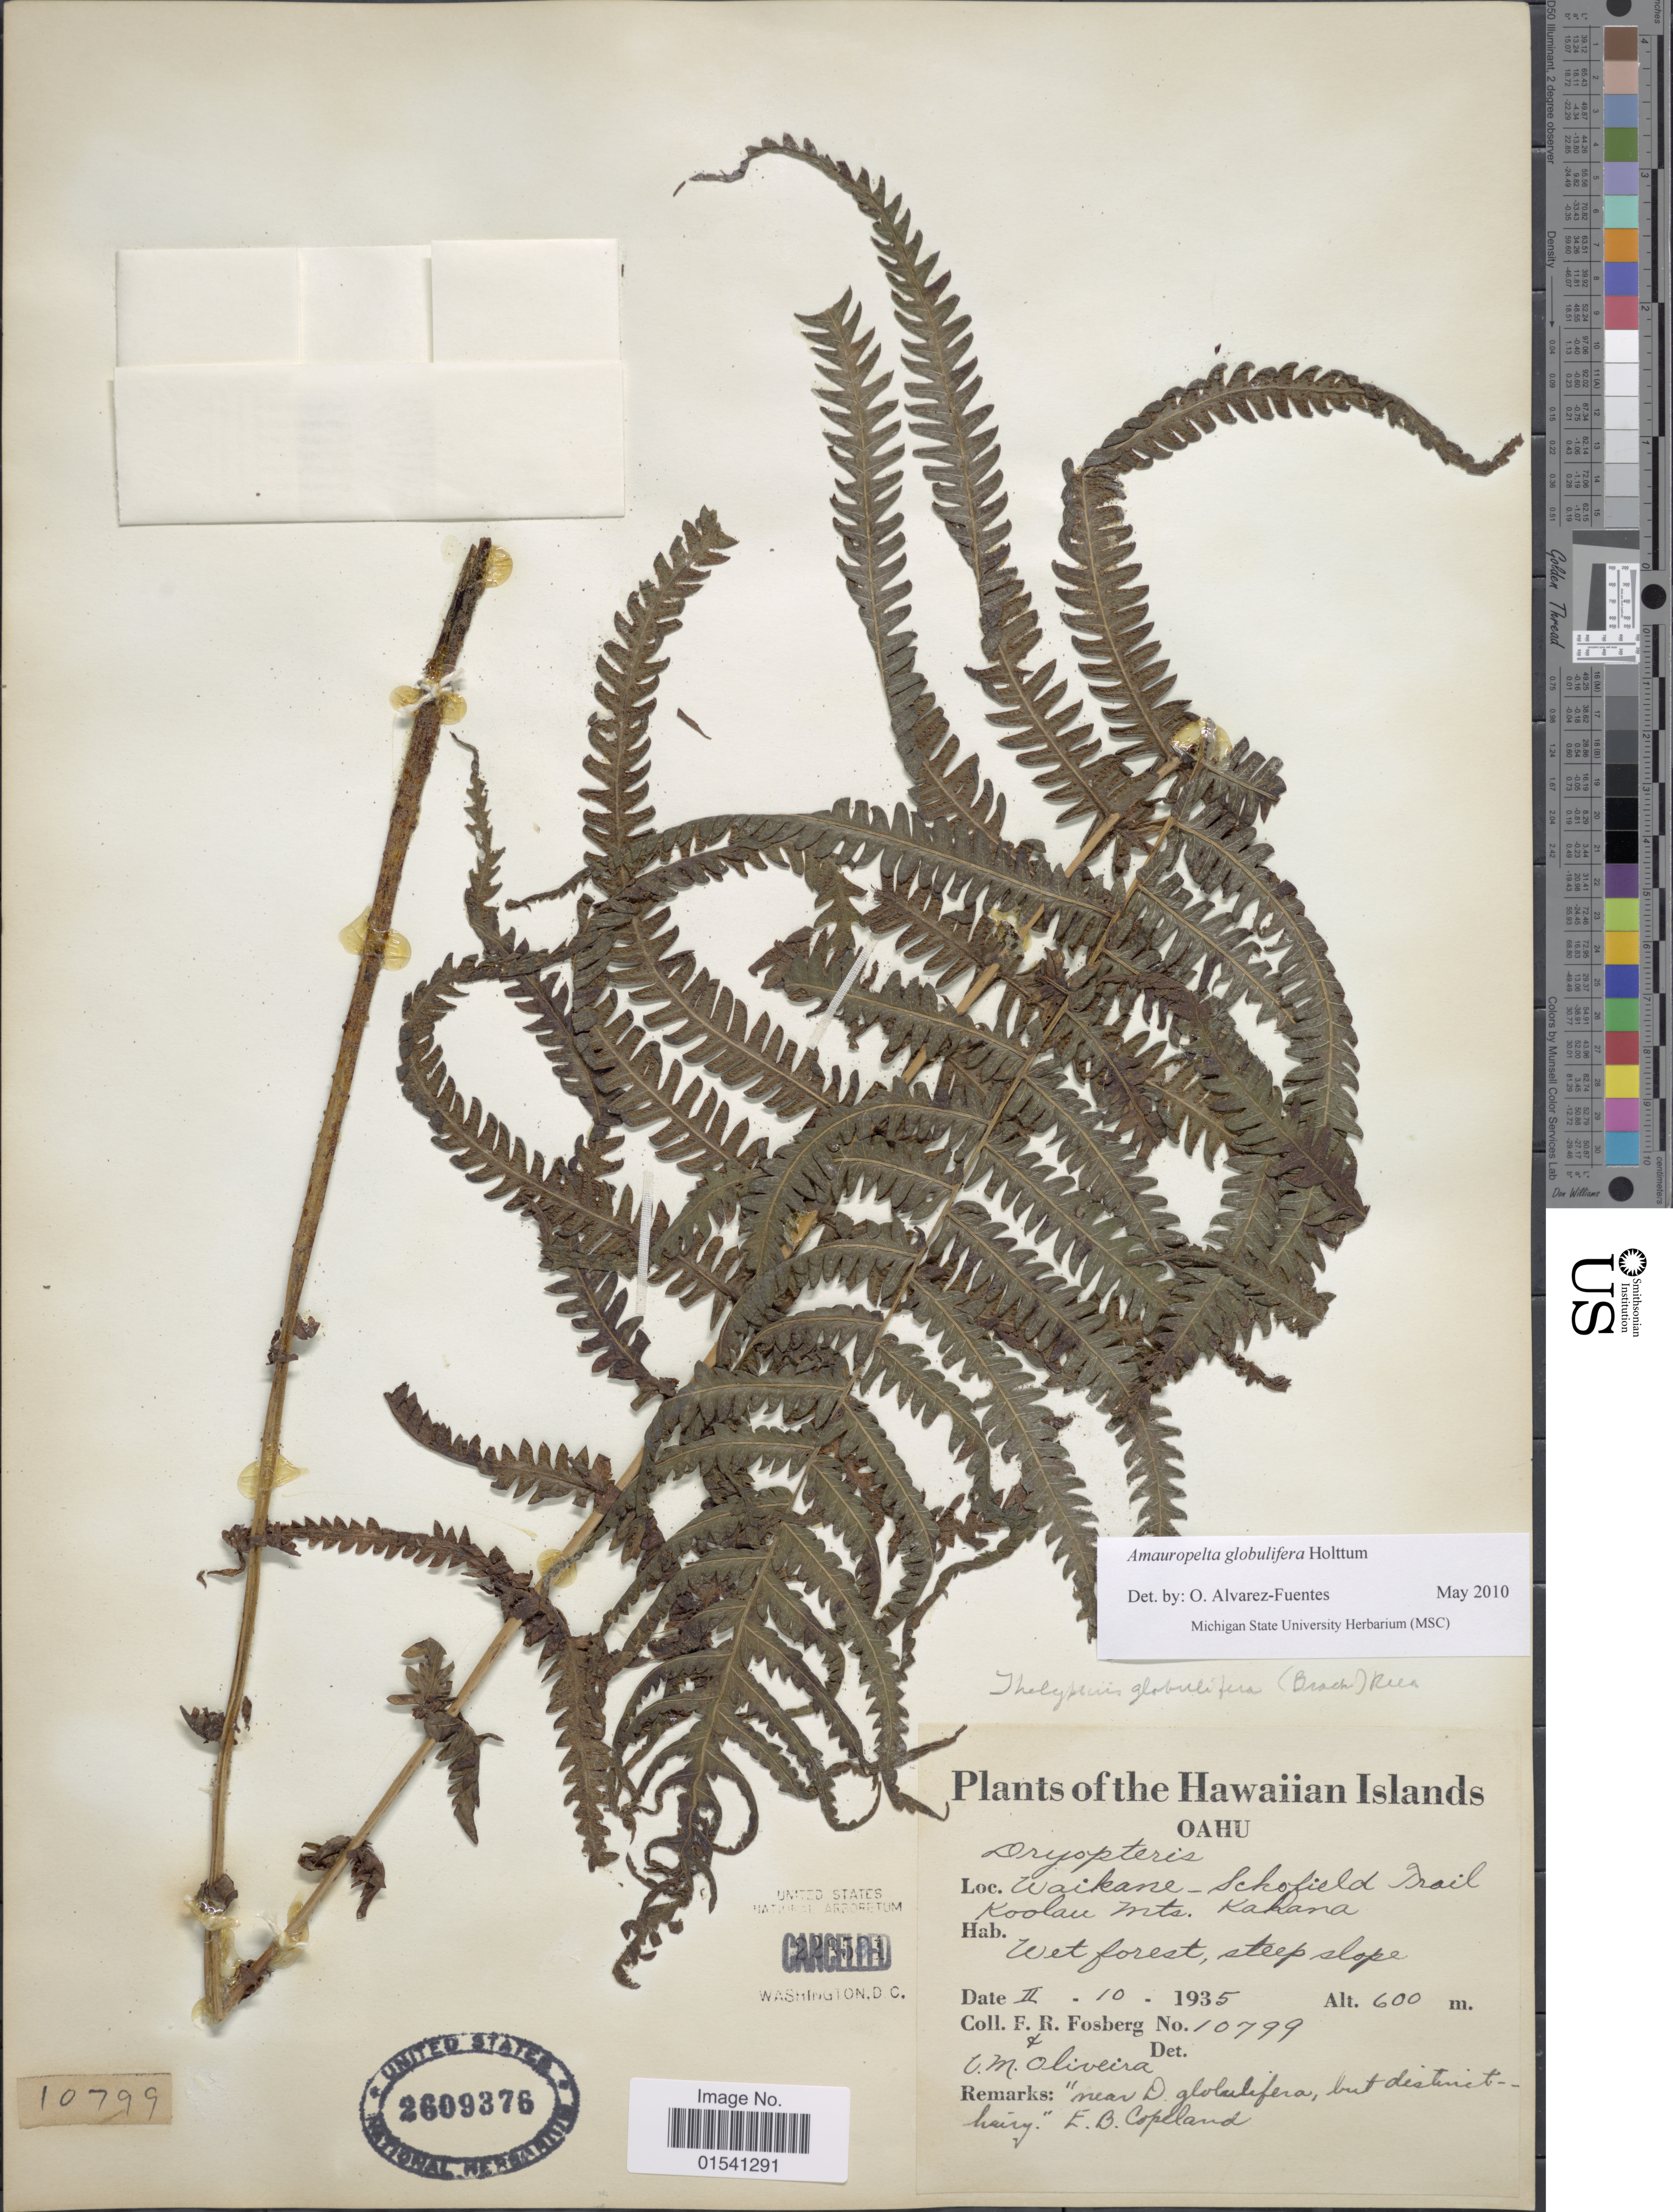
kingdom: Plantae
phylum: Tracheophyta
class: Polypodiopsida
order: Polypodiales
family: Thelypteridaceae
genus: Amauropelta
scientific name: Amauropelta globulifera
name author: (Brack.) Holttum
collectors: F. R. Fosberg & C. Oliveira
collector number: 10799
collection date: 1935-02-10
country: United States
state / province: Hawaii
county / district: Honolulu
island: Oahu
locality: The Hawaiian islands, Waikane-Schofield Trail Koolau Mts. Kahana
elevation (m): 600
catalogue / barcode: US 2609376